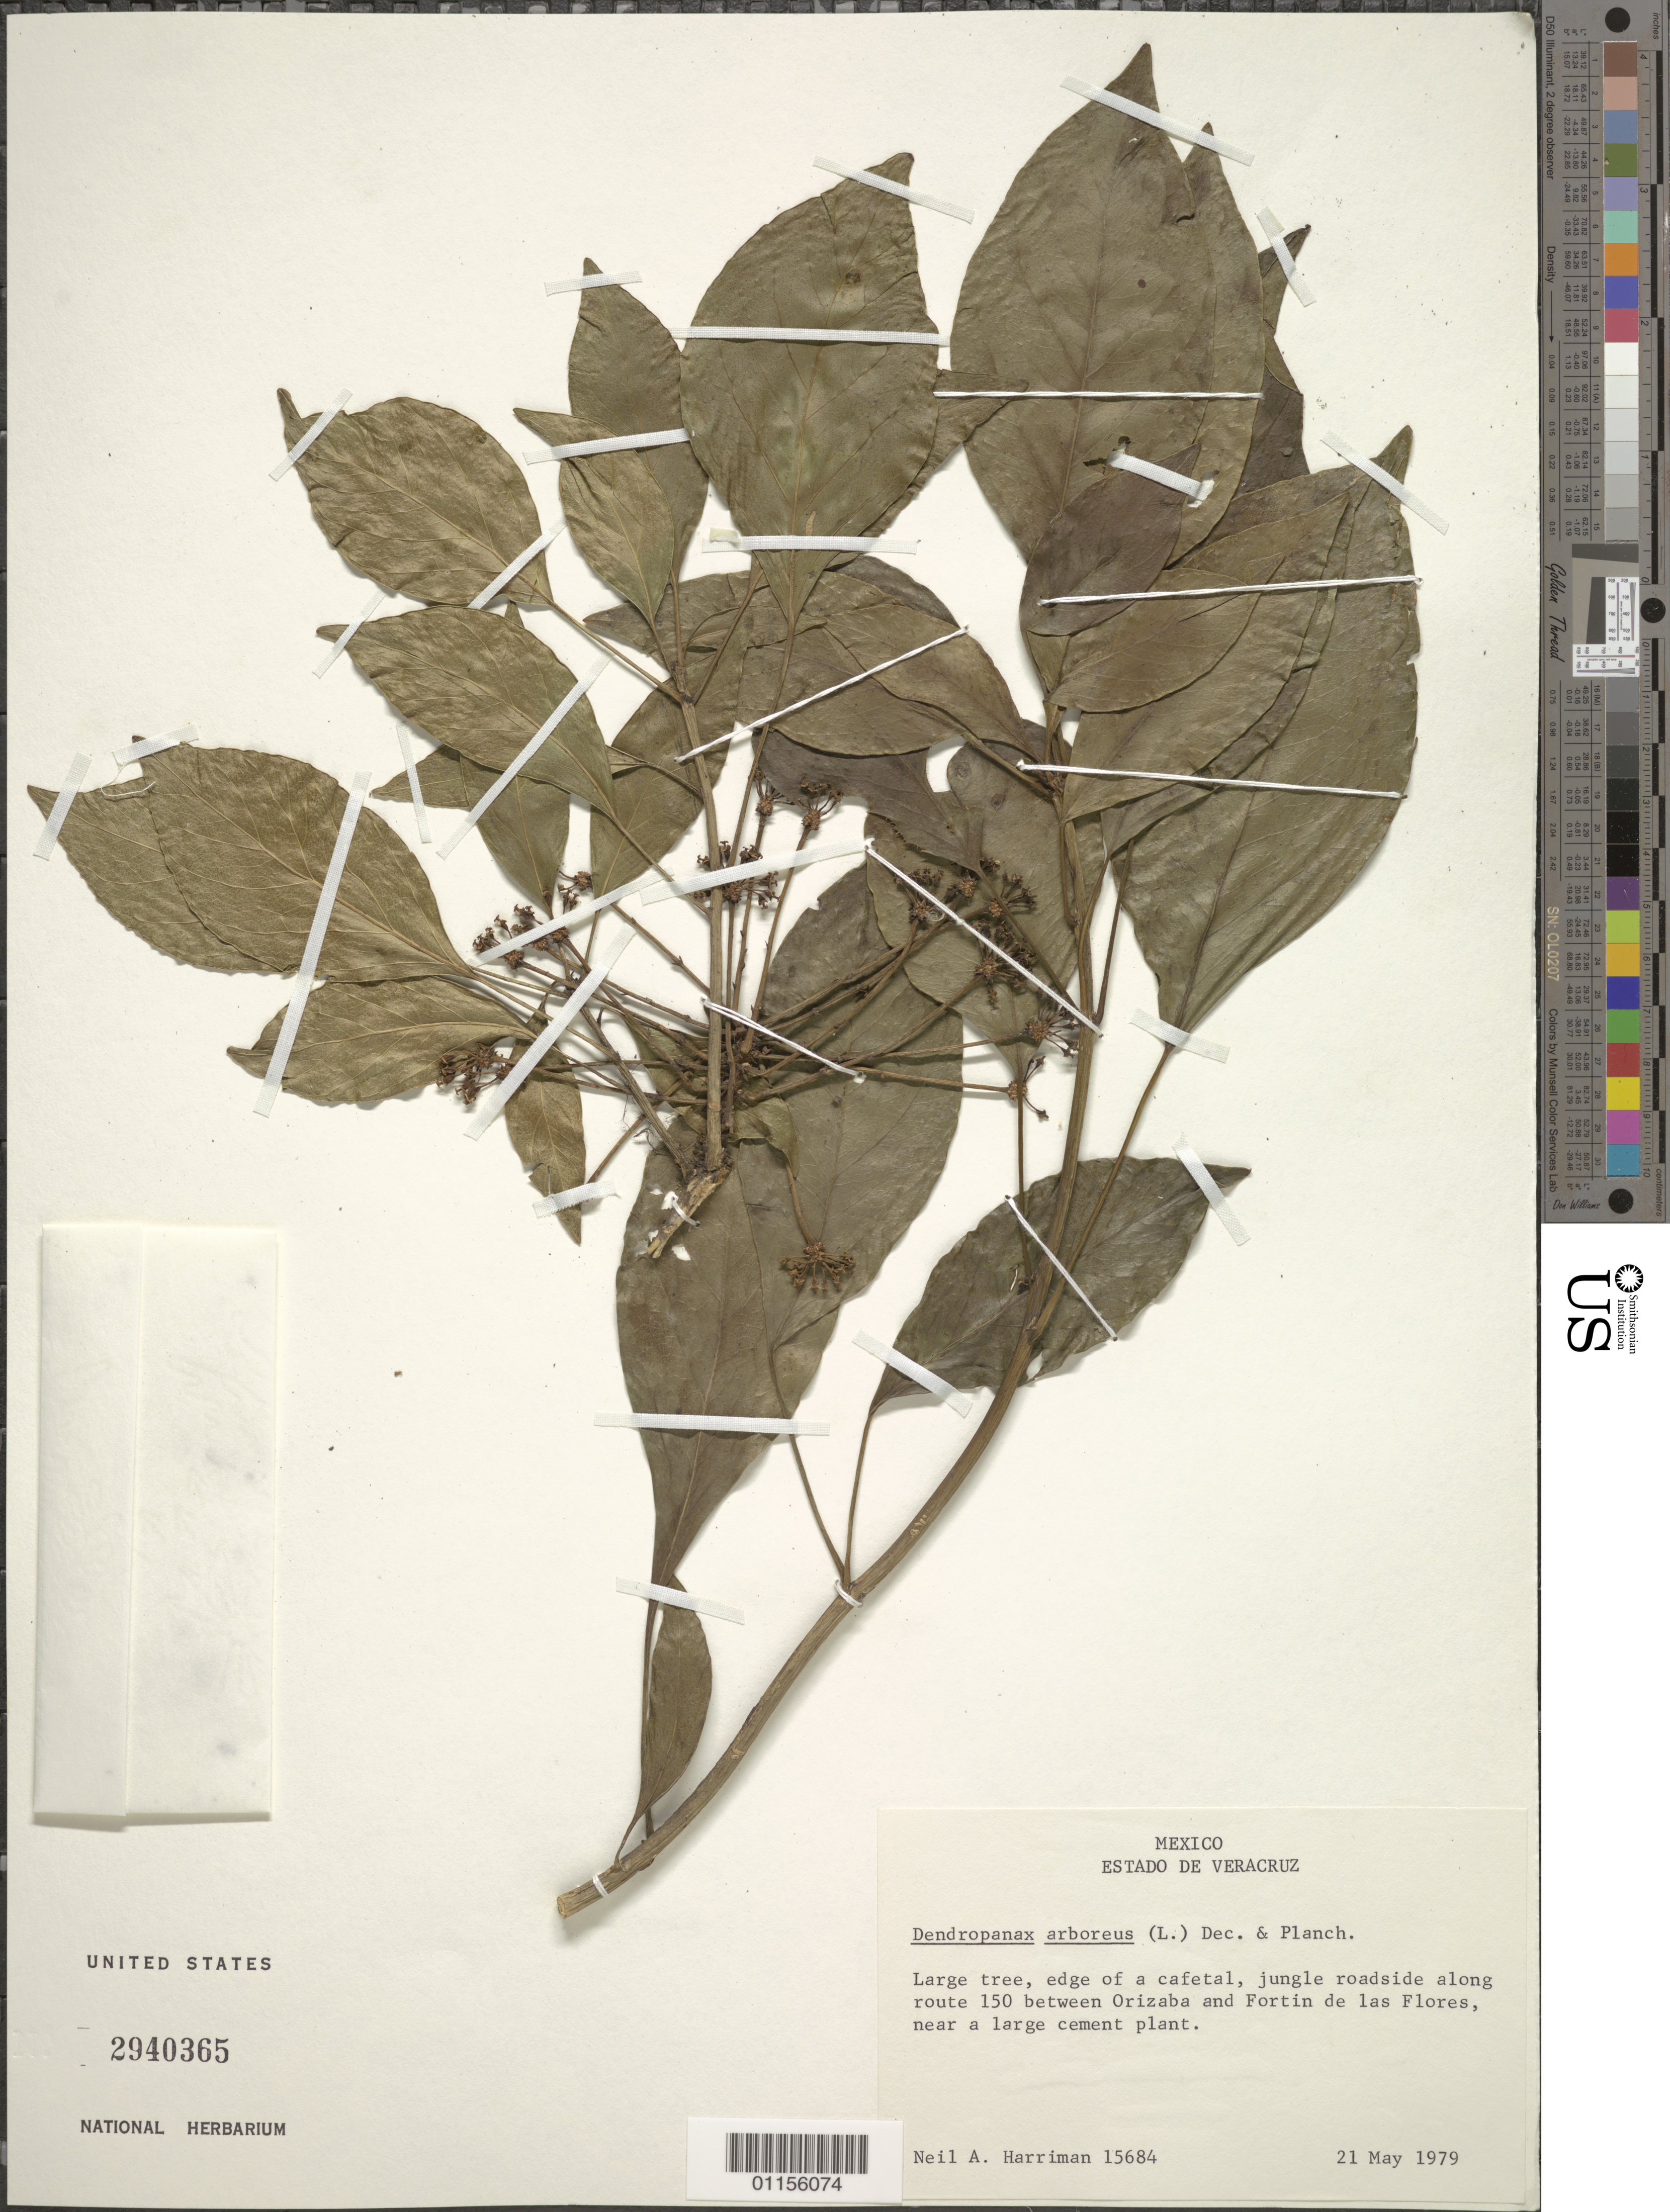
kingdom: Plantae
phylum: Tracheophyta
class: Magnoliopsida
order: Apiales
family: Araliaceae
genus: Dendropanax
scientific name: Dendropanax arboreus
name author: (L.) Decne. & Planch.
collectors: N. A. Harriman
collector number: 15684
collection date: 1979-05-21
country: Mexico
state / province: Veracruz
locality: Along route between Orizaba and Fortin de las Flores, near a large cement plant.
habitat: Large tree, edge of a cafetal, jungle roadside along route.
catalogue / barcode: US 2940365